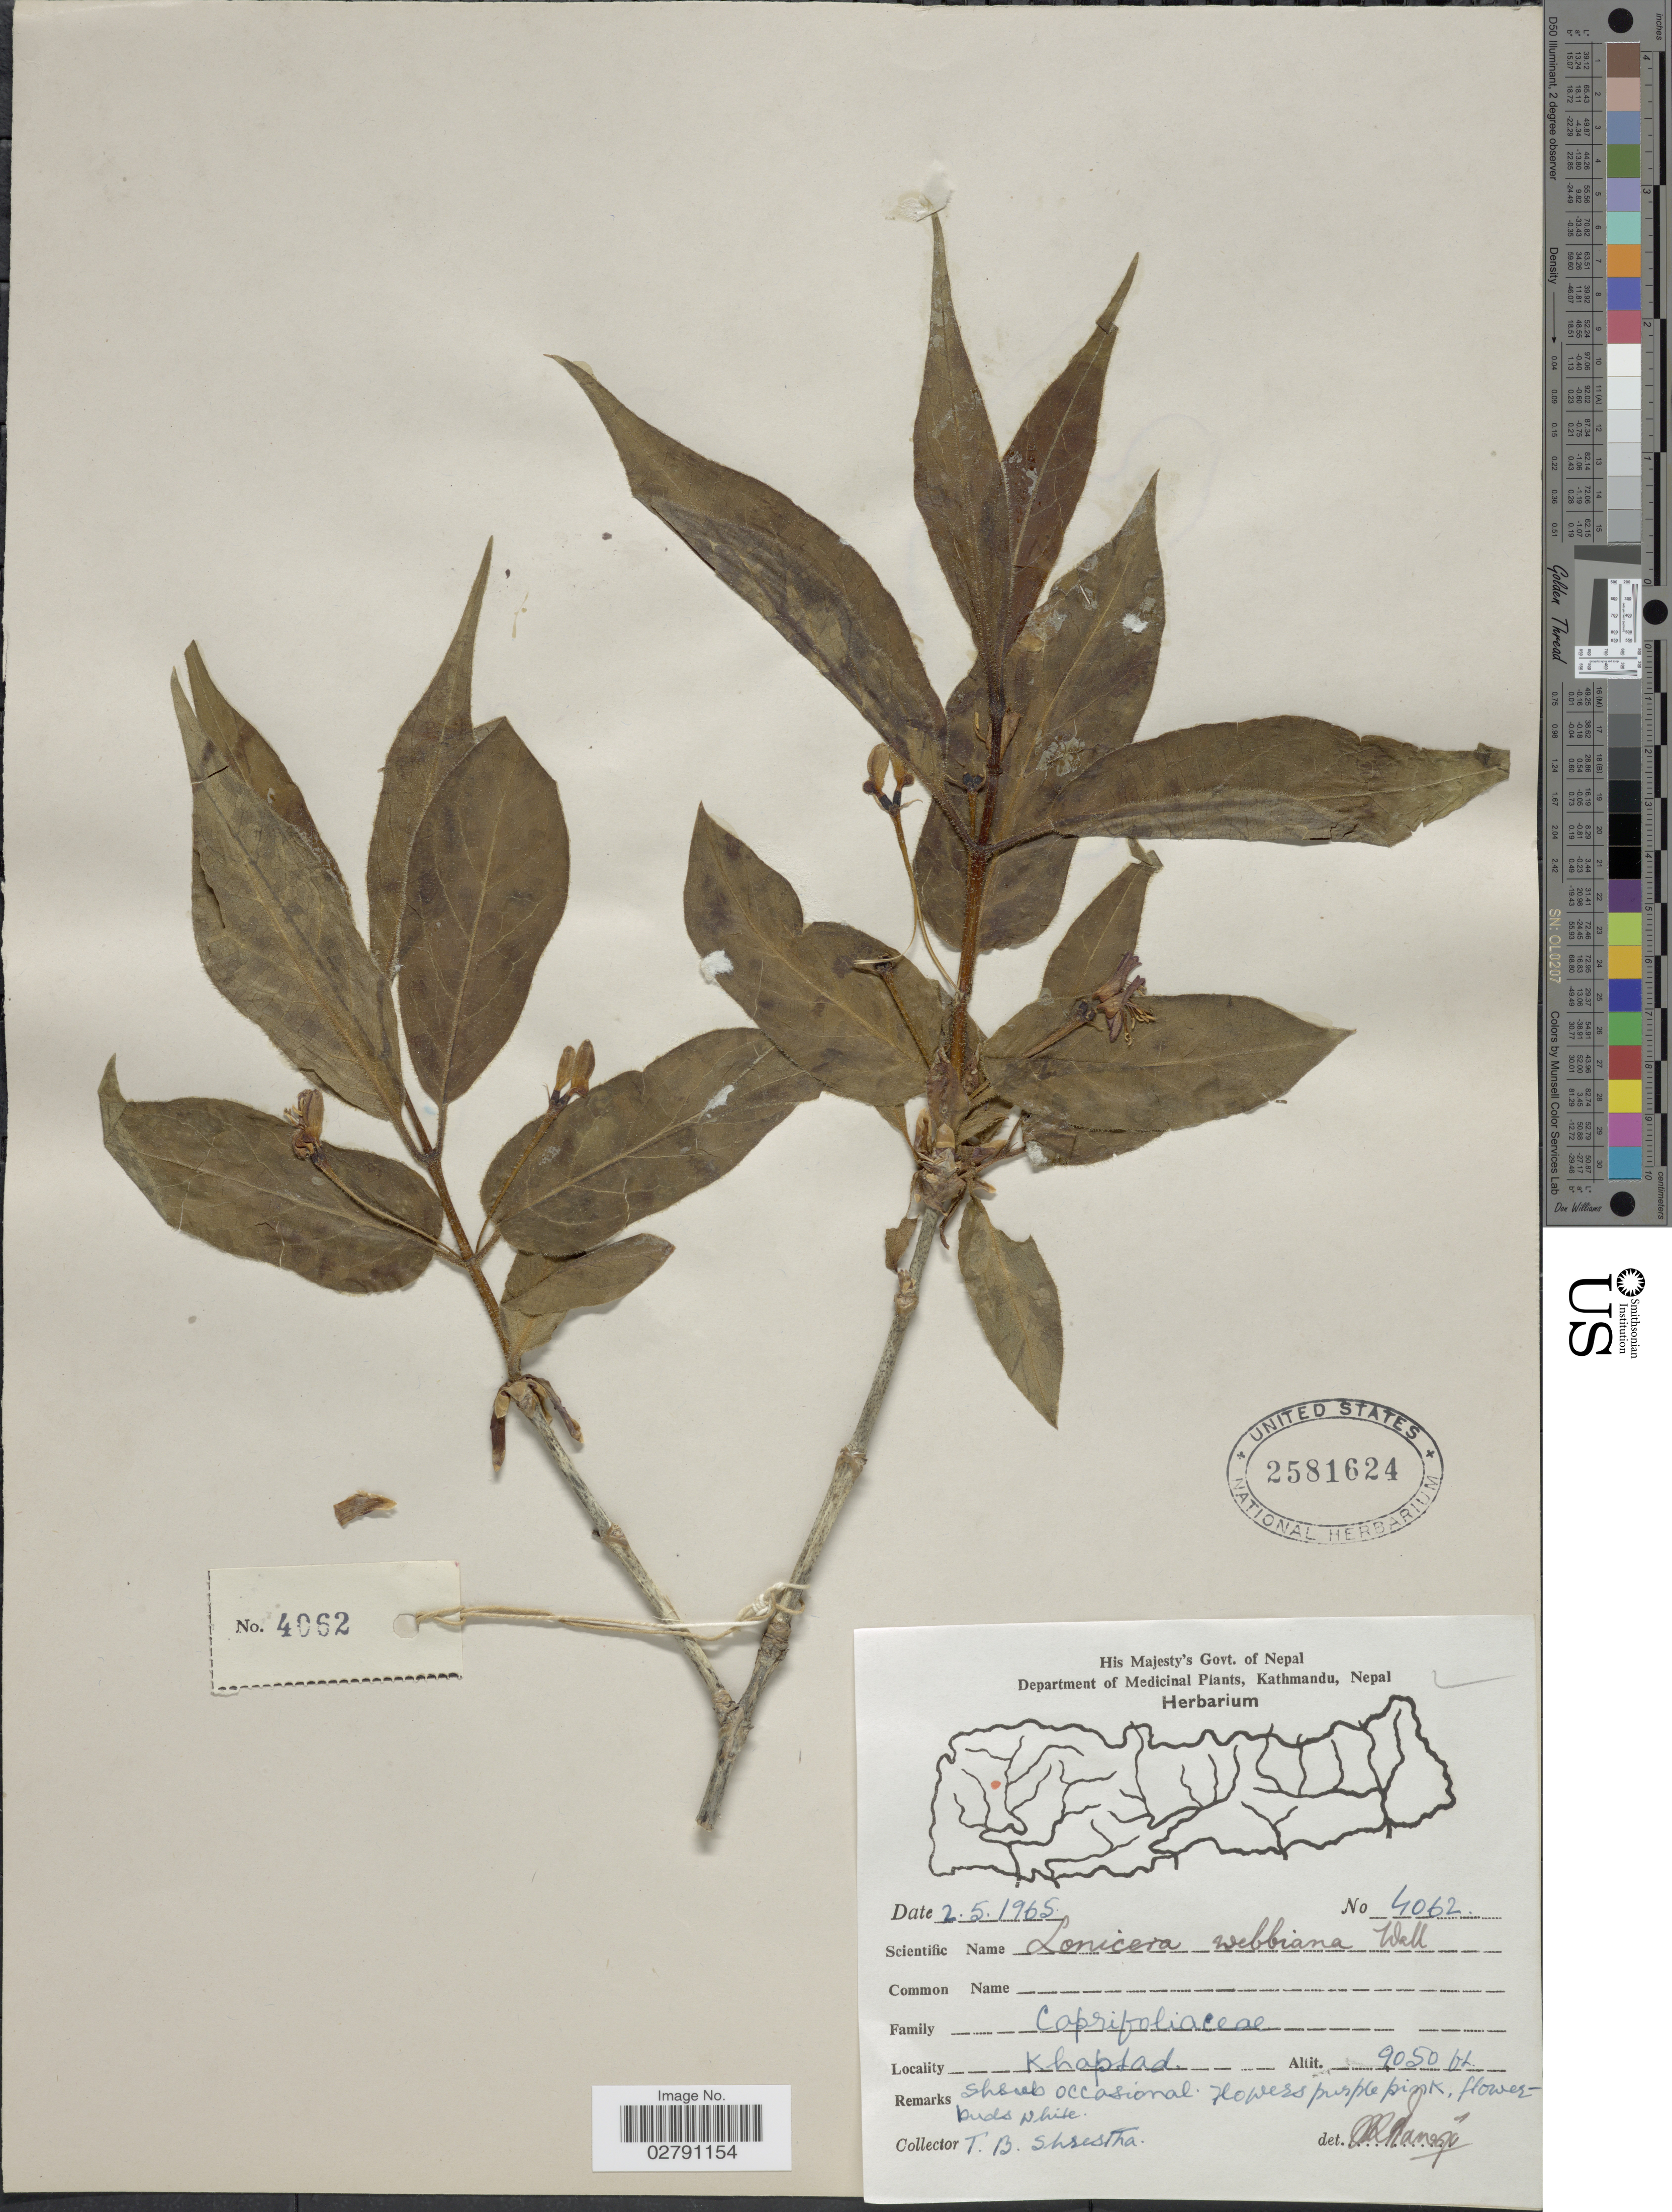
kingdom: Plantae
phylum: Tracheophyta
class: Magnoliopsida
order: Dipsacales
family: Caprifoliaceae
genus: Lonicera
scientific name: Lonicera webbiana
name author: Wall. ex DC.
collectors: T. B. Shrestha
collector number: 4062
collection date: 1965-05-02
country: Nepal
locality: Khapsad.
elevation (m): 2758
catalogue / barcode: US 2581624